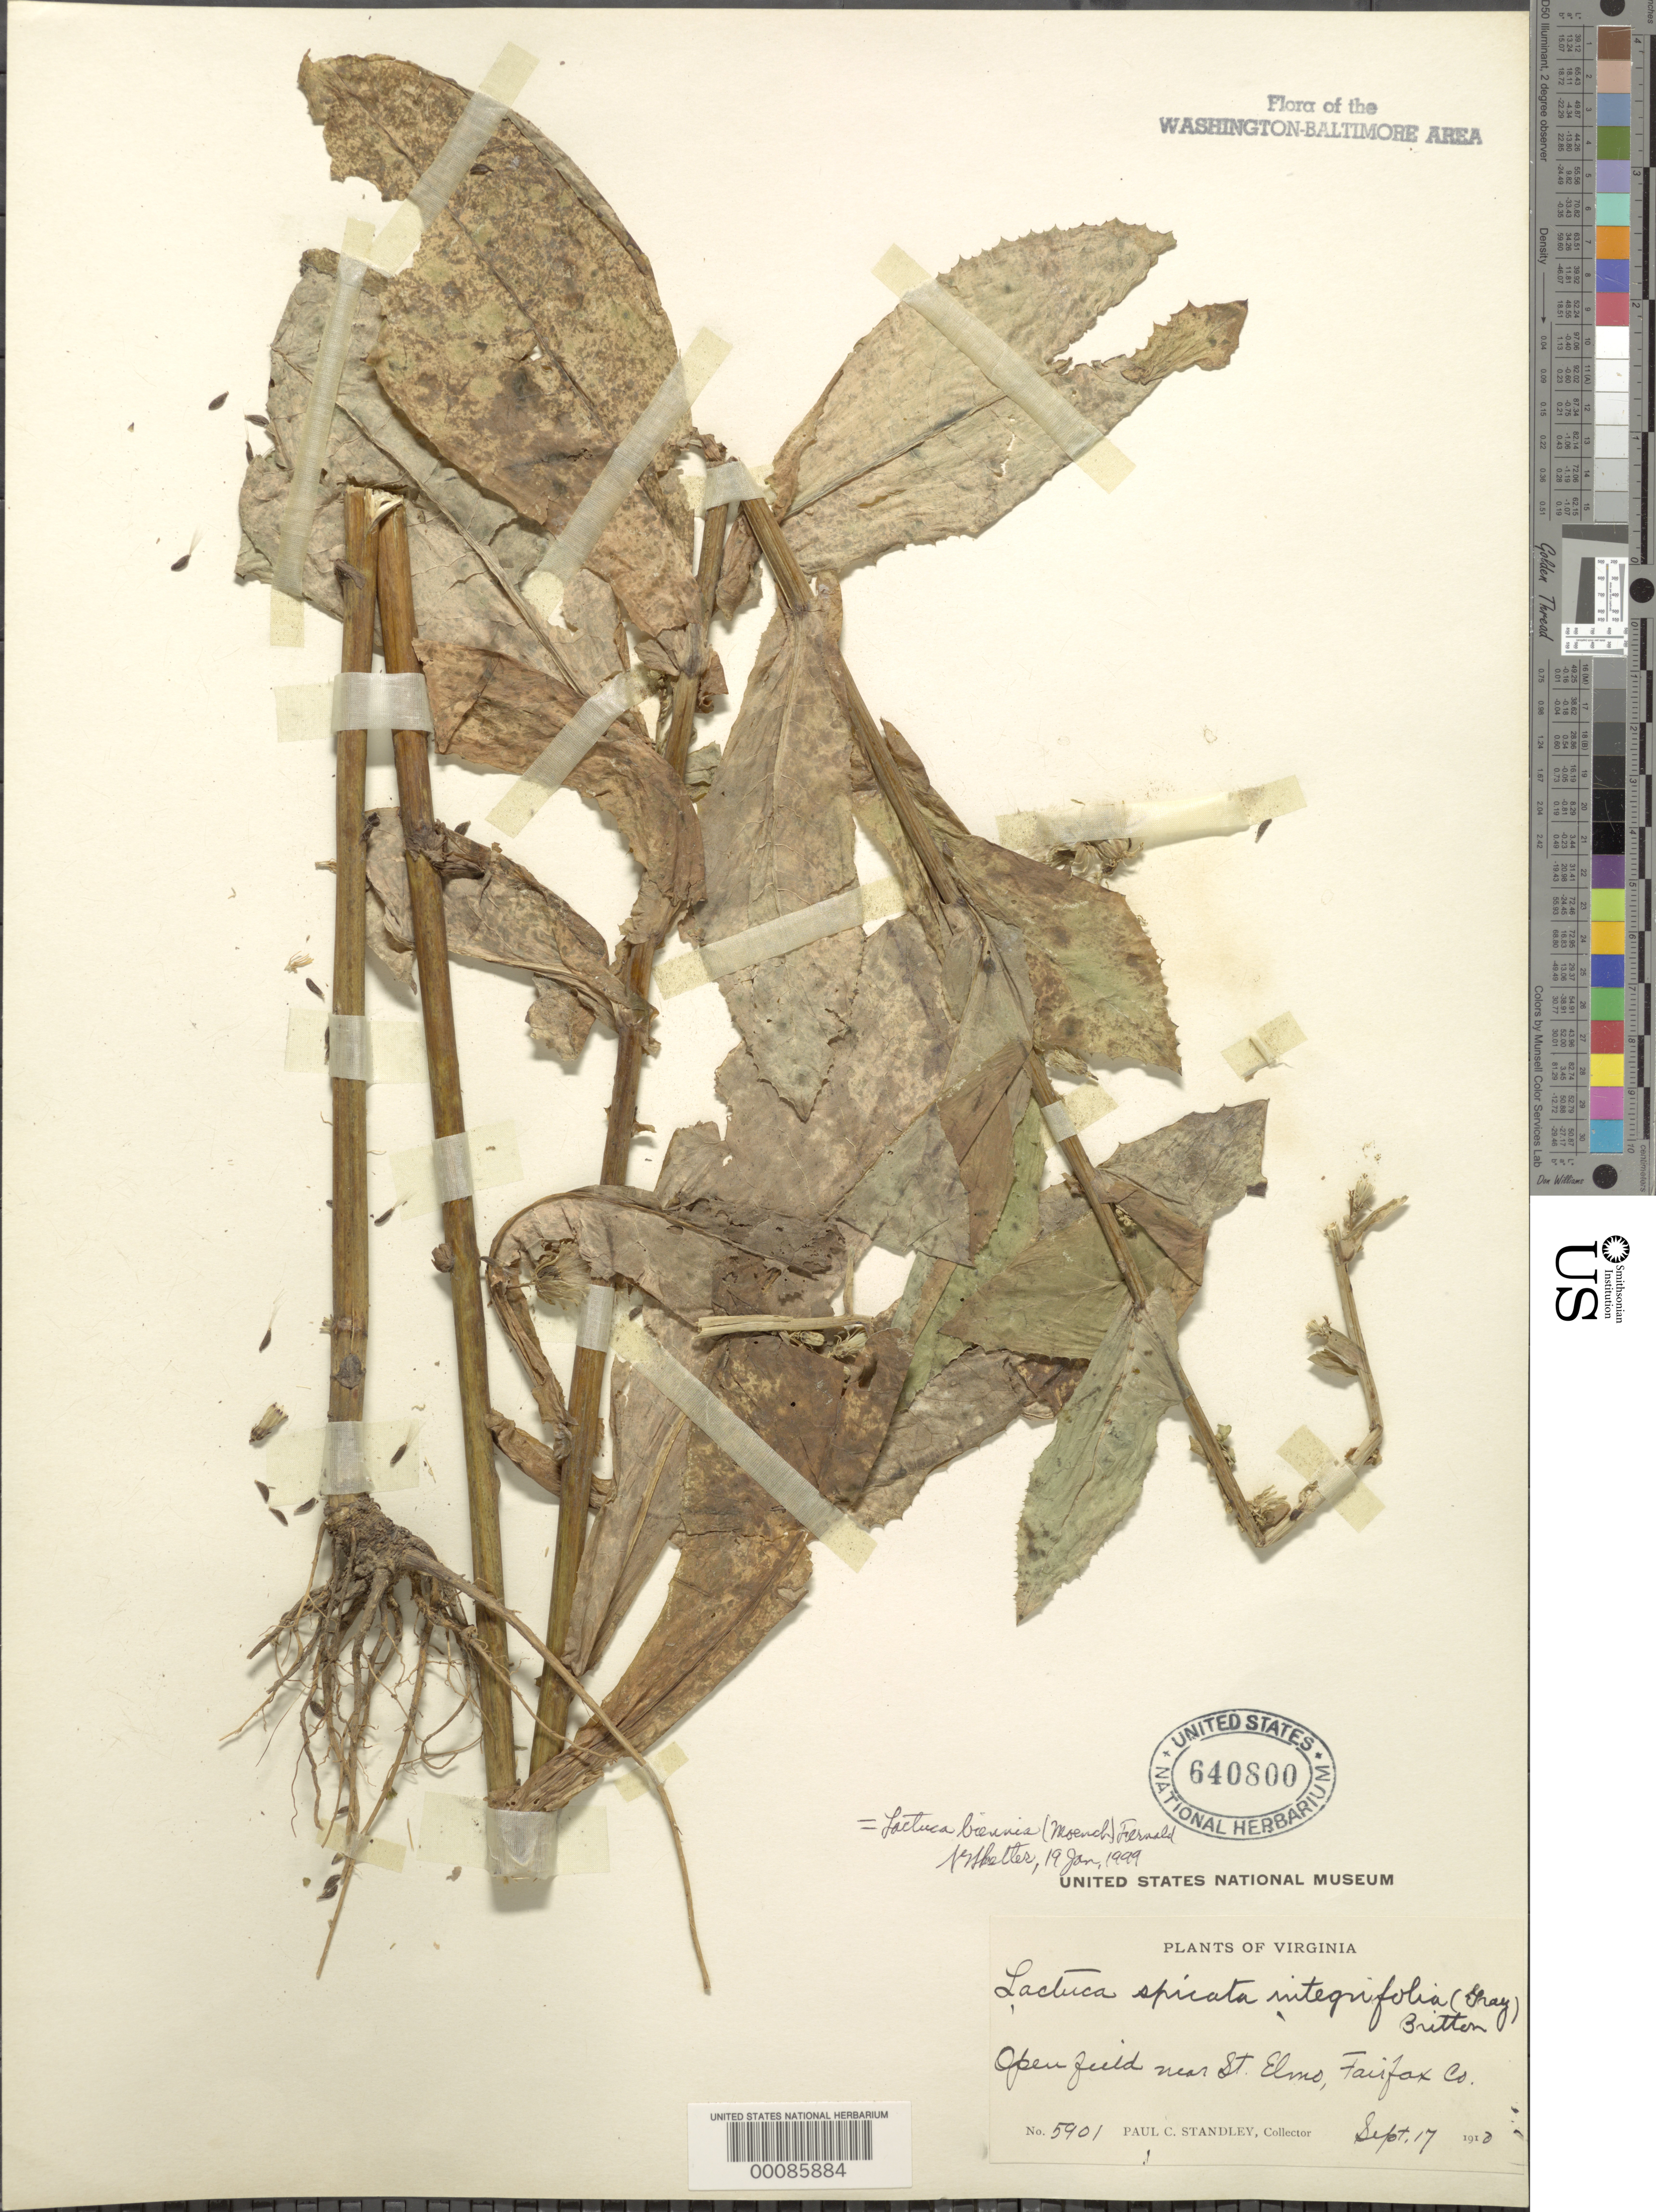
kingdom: Plantae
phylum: Tracheophyta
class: Magnoliopsida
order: Asterales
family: Asteraceae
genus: Lactuca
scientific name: Lactuca biennis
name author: (Moench) Fernald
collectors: P. C. Standley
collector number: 5901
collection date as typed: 17 Sep 1910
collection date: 1910-09-17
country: United States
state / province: Virginia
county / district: Fairfax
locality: Near St. Elmo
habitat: Open field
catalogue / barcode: US 640800